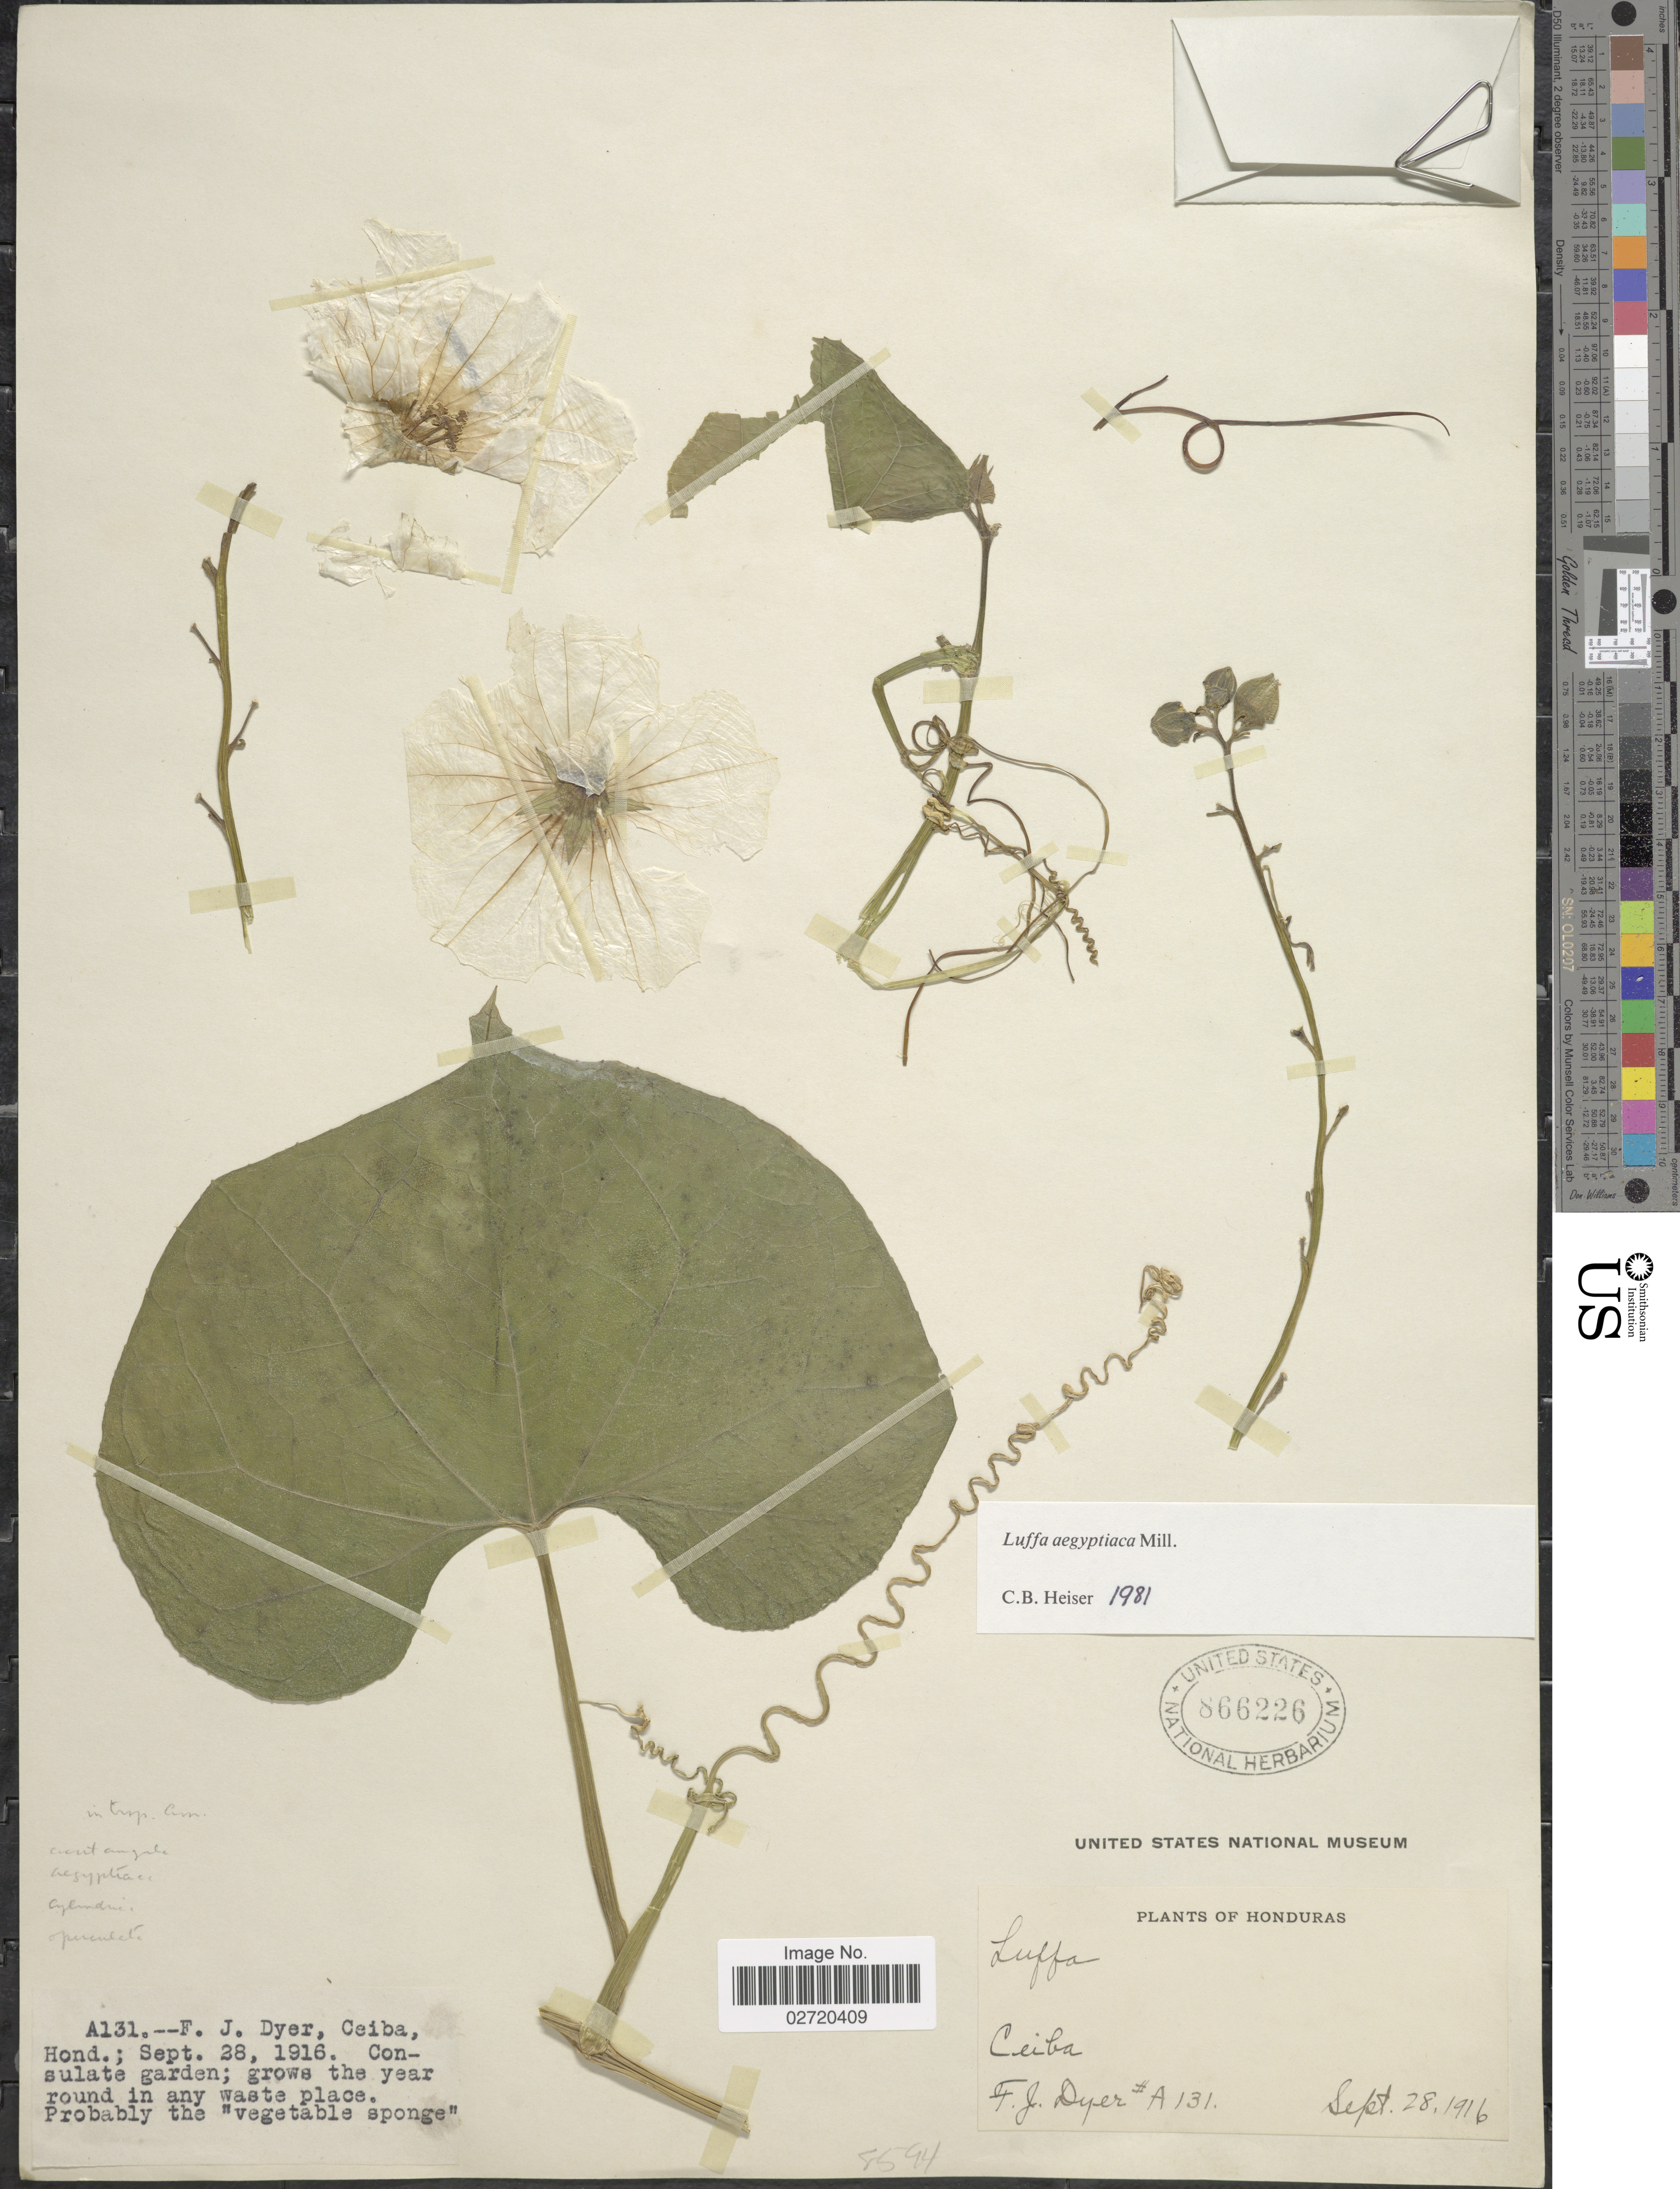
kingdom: Plantae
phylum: Tracheophyta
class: Magnoliopsida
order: Cucurbitales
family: Cucurbitaceae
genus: Luffa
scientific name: Luffa aegyptiaca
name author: Mill.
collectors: F. J. Dyer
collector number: A131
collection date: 1916-09-28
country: Honduras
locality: Ceiba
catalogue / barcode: US 866226